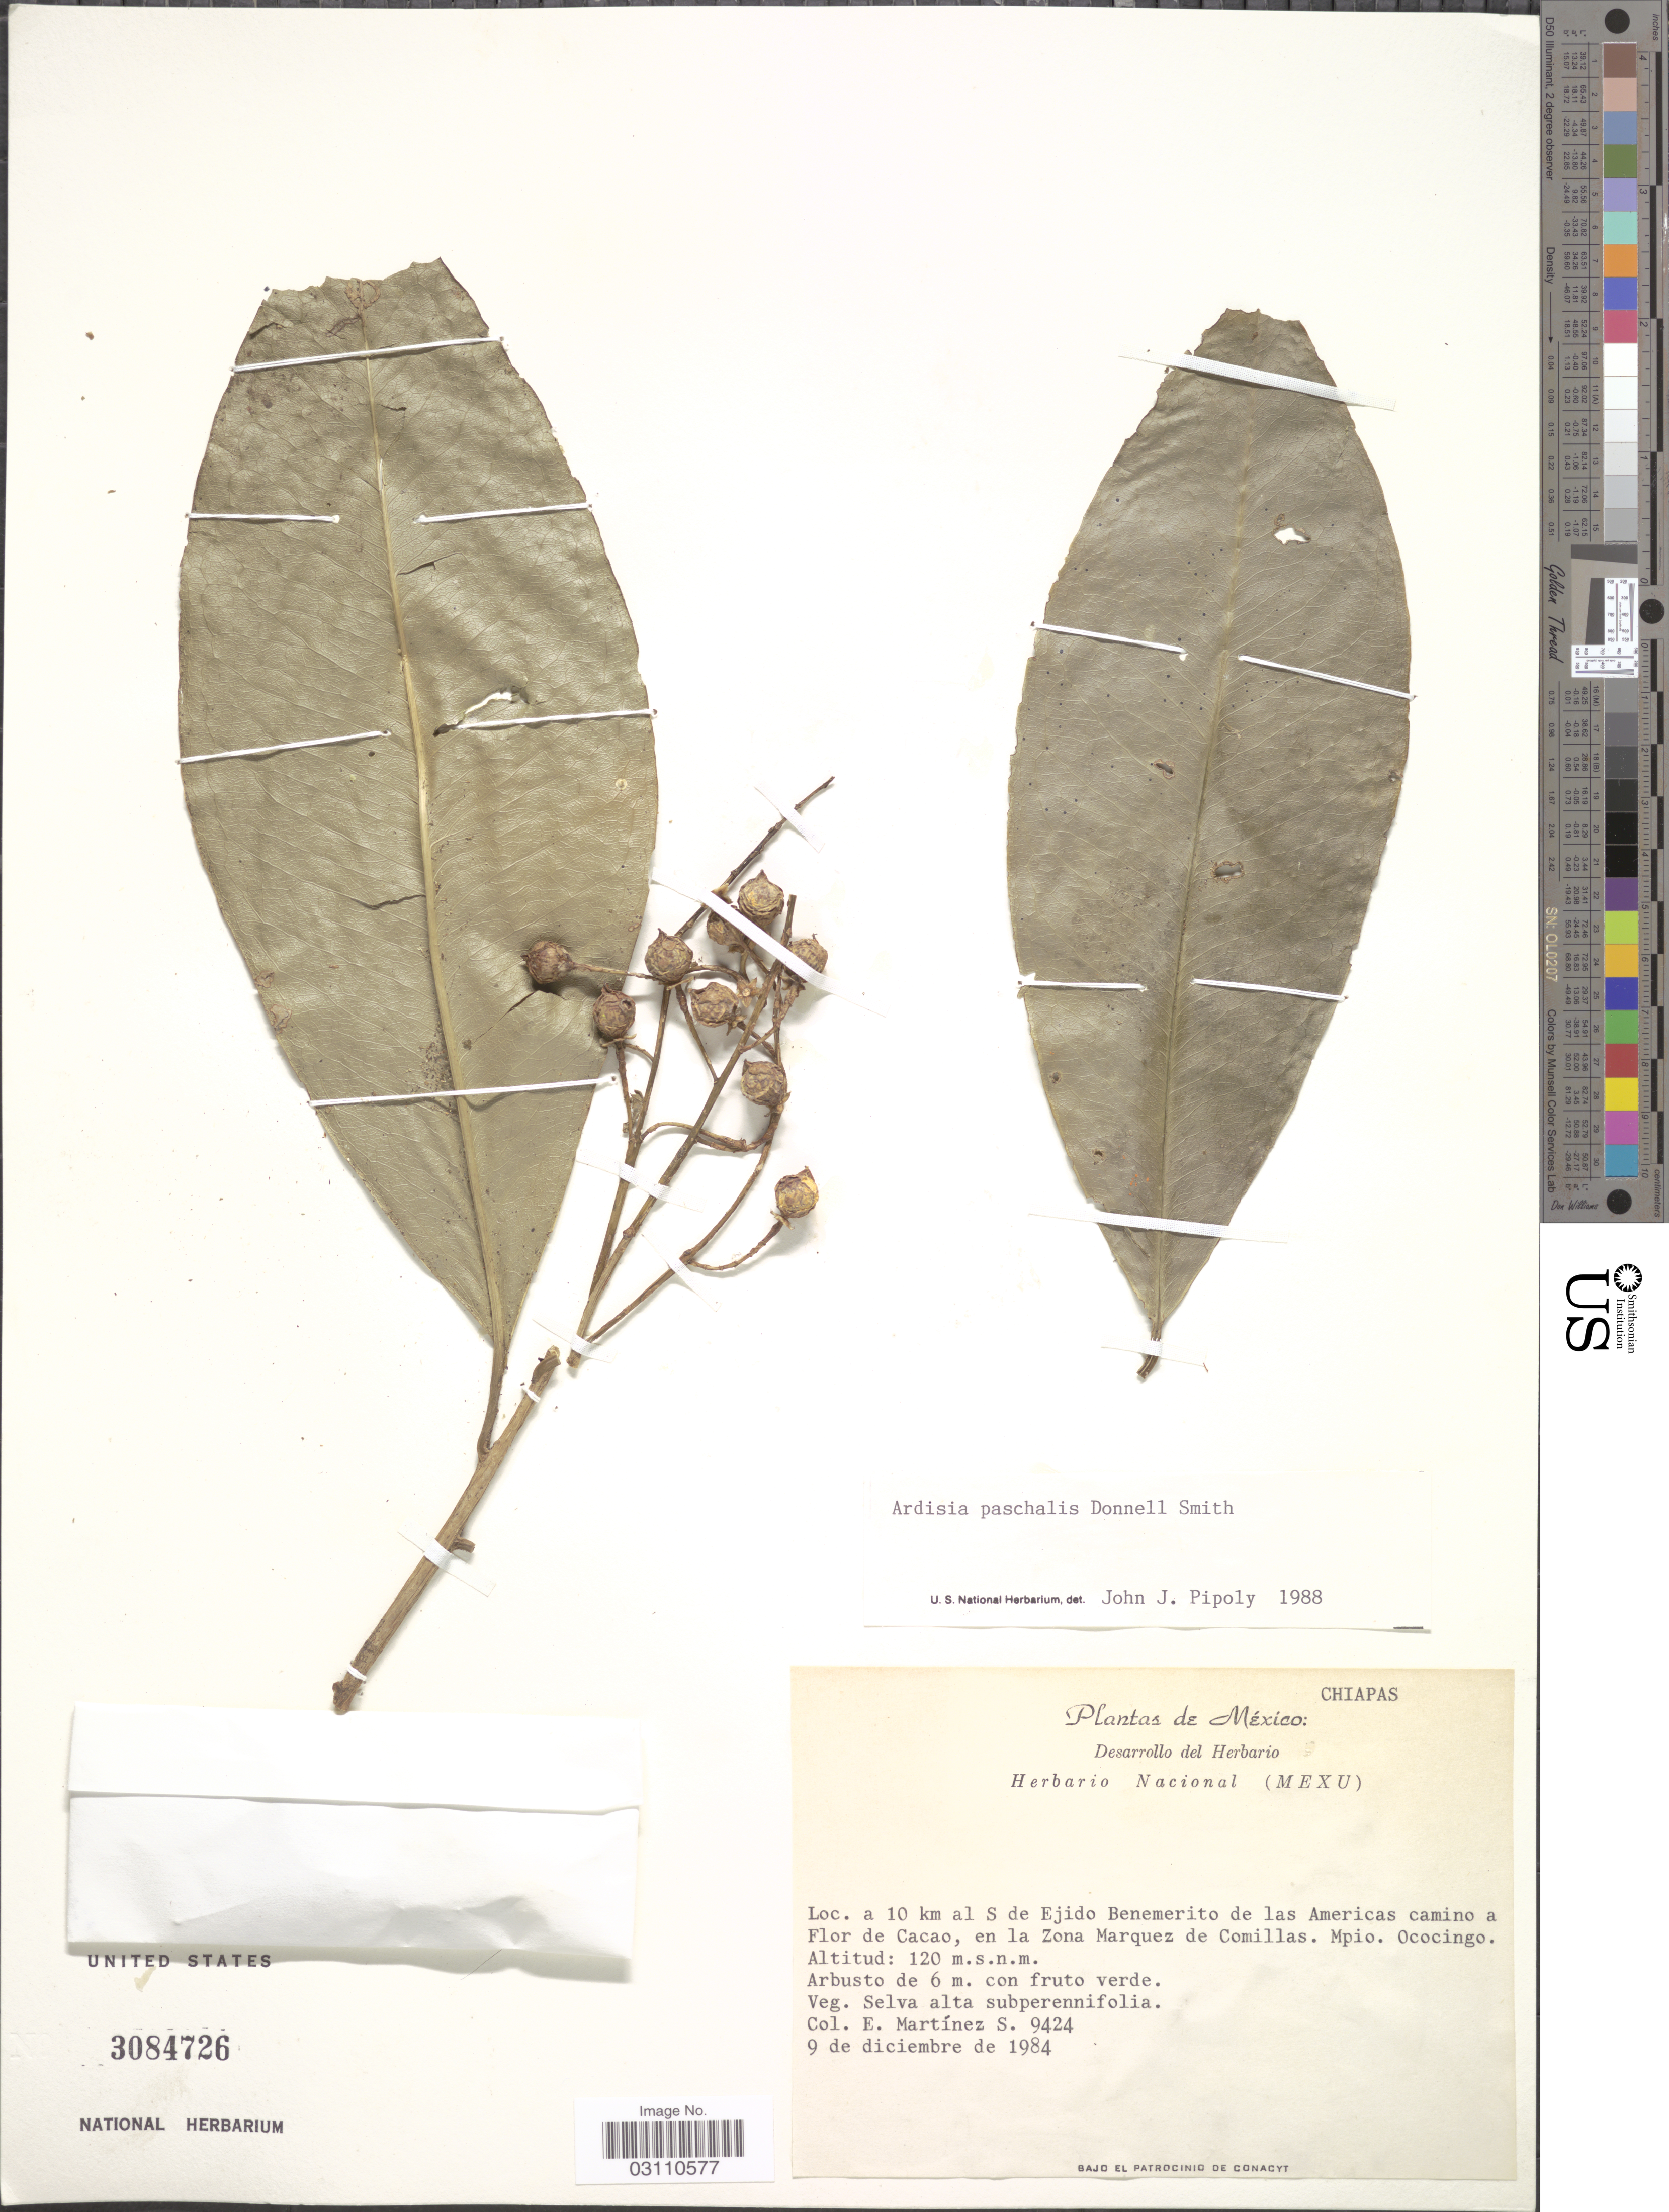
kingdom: Plantae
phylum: Tracheophyta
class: Magnoliopsida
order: Ericales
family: Primulaceae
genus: Ardisia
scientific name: Ardisia paschalis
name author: Donn. Sm.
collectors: E. M. Martínez S.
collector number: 9424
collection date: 1984-12-09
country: Mexico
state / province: Chiapas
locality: A 10 km al S de Ejido Benemerito de las Americas camino a Flor de Cacao, en la Zona Marquez de Comillas. Mpio. Ococingo.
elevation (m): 120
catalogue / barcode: US 3084726